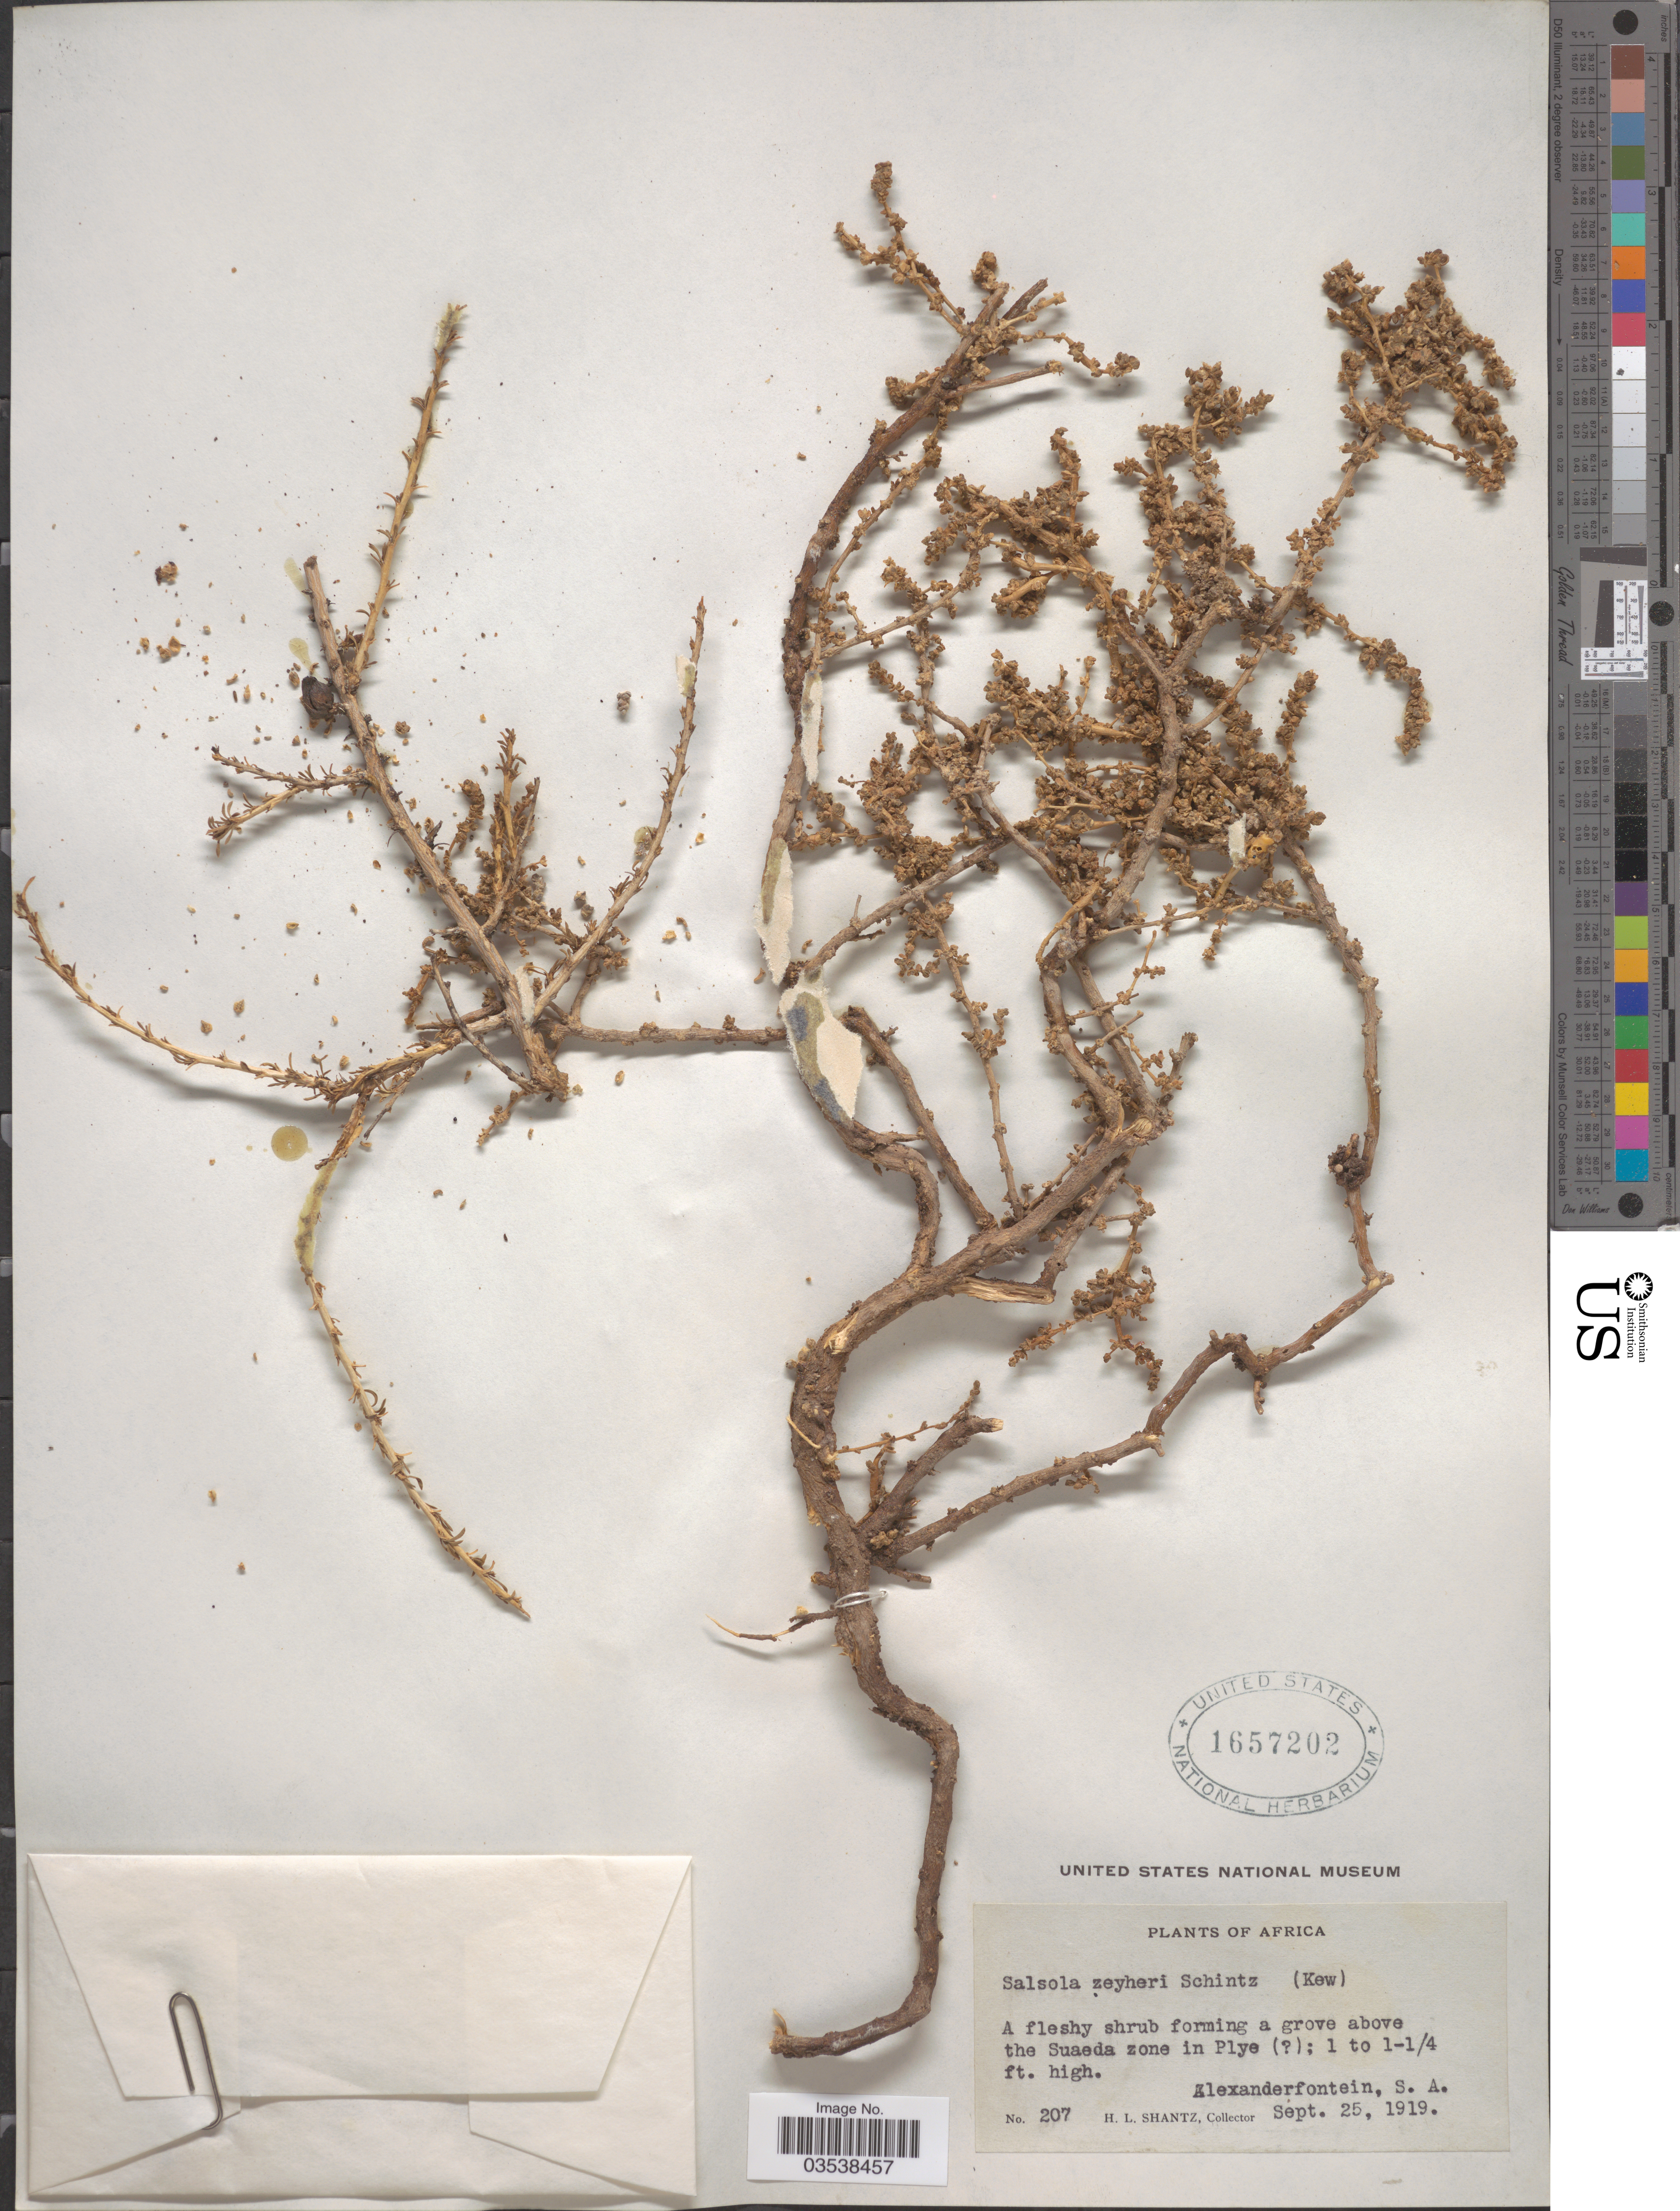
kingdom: Plantae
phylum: Tracheophyta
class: Magnoliopsida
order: Caryophyllales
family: Amaranthaceae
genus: Caroxylon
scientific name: Caroxylon zeyheri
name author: Moq.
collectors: H. Shantz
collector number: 207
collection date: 1919-09-25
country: South Africa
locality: Africa. Above the Suaeda zone in Plye. Alexanderfontein, S. A.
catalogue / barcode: US 1657202